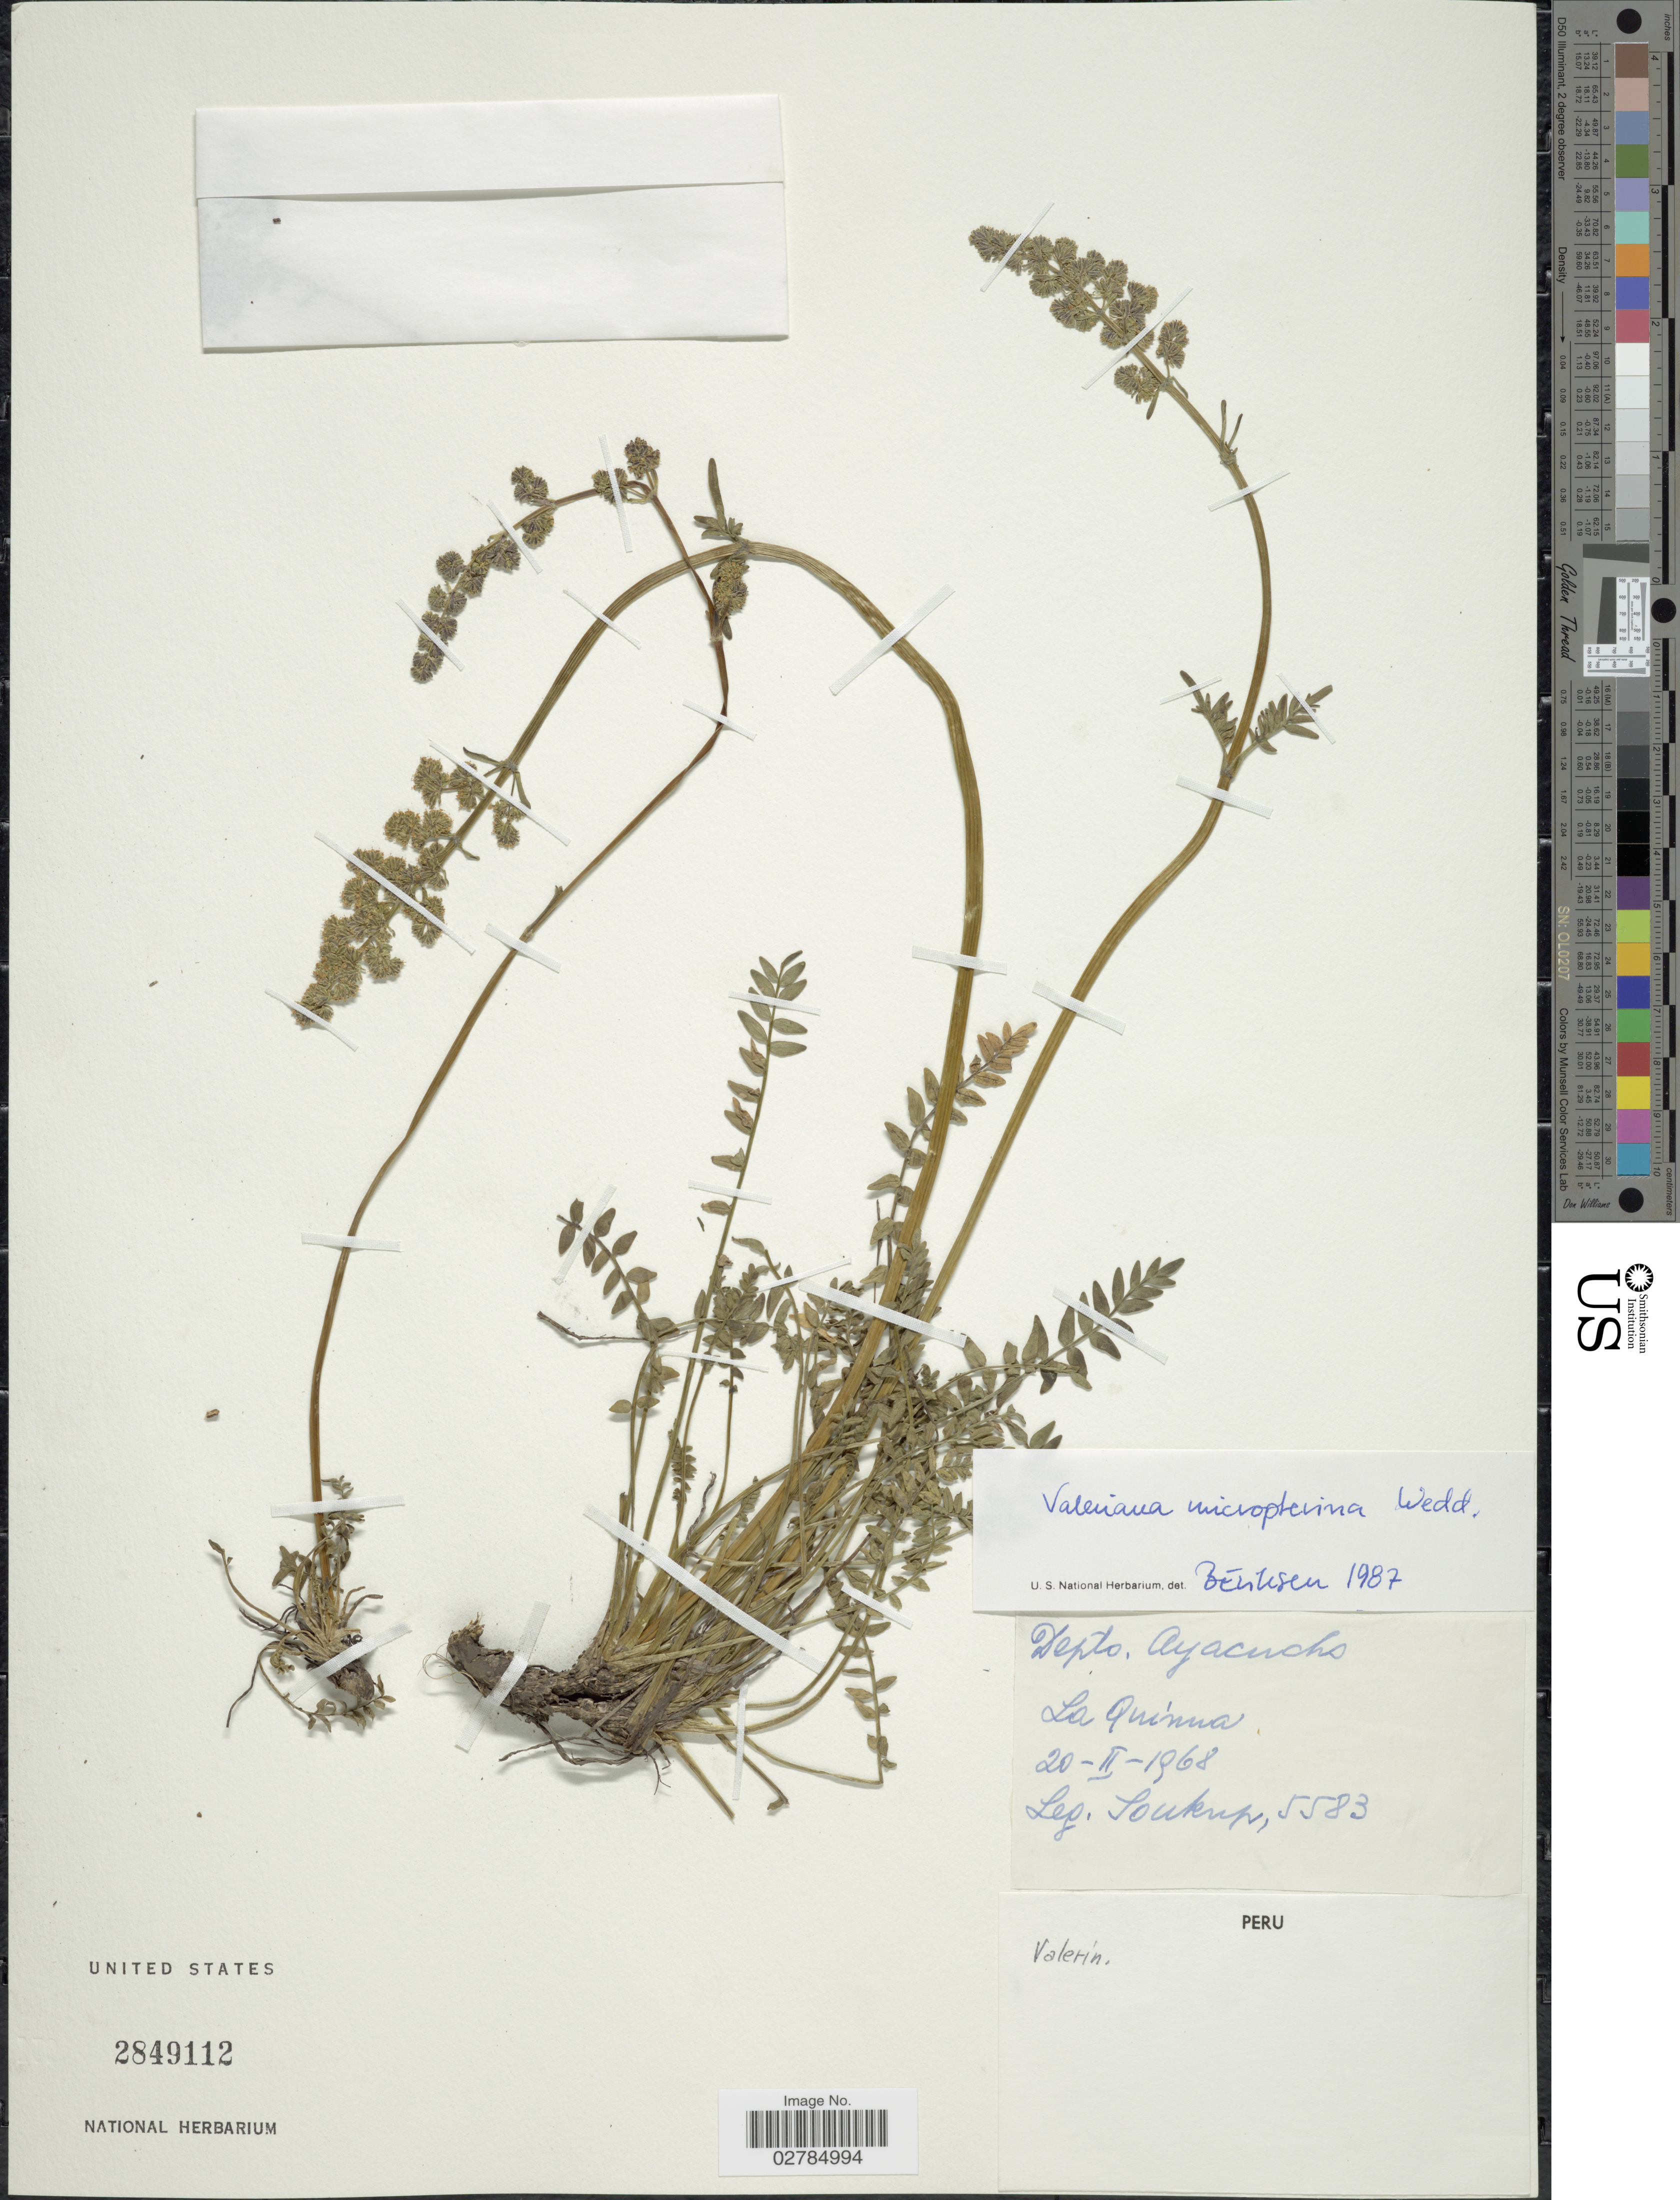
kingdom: Plantae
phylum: Tracheophyta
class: Magnoliopsida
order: Dipsacales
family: Caprifoliaceae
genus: Valeriana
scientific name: Valeriana micropterina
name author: Wedd.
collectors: -- Soukup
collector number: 5583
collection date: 1968-02-20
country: Peru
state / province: Ayacucho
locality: Depto. Ayacucho, La Quinua.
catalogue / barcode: US 2849112